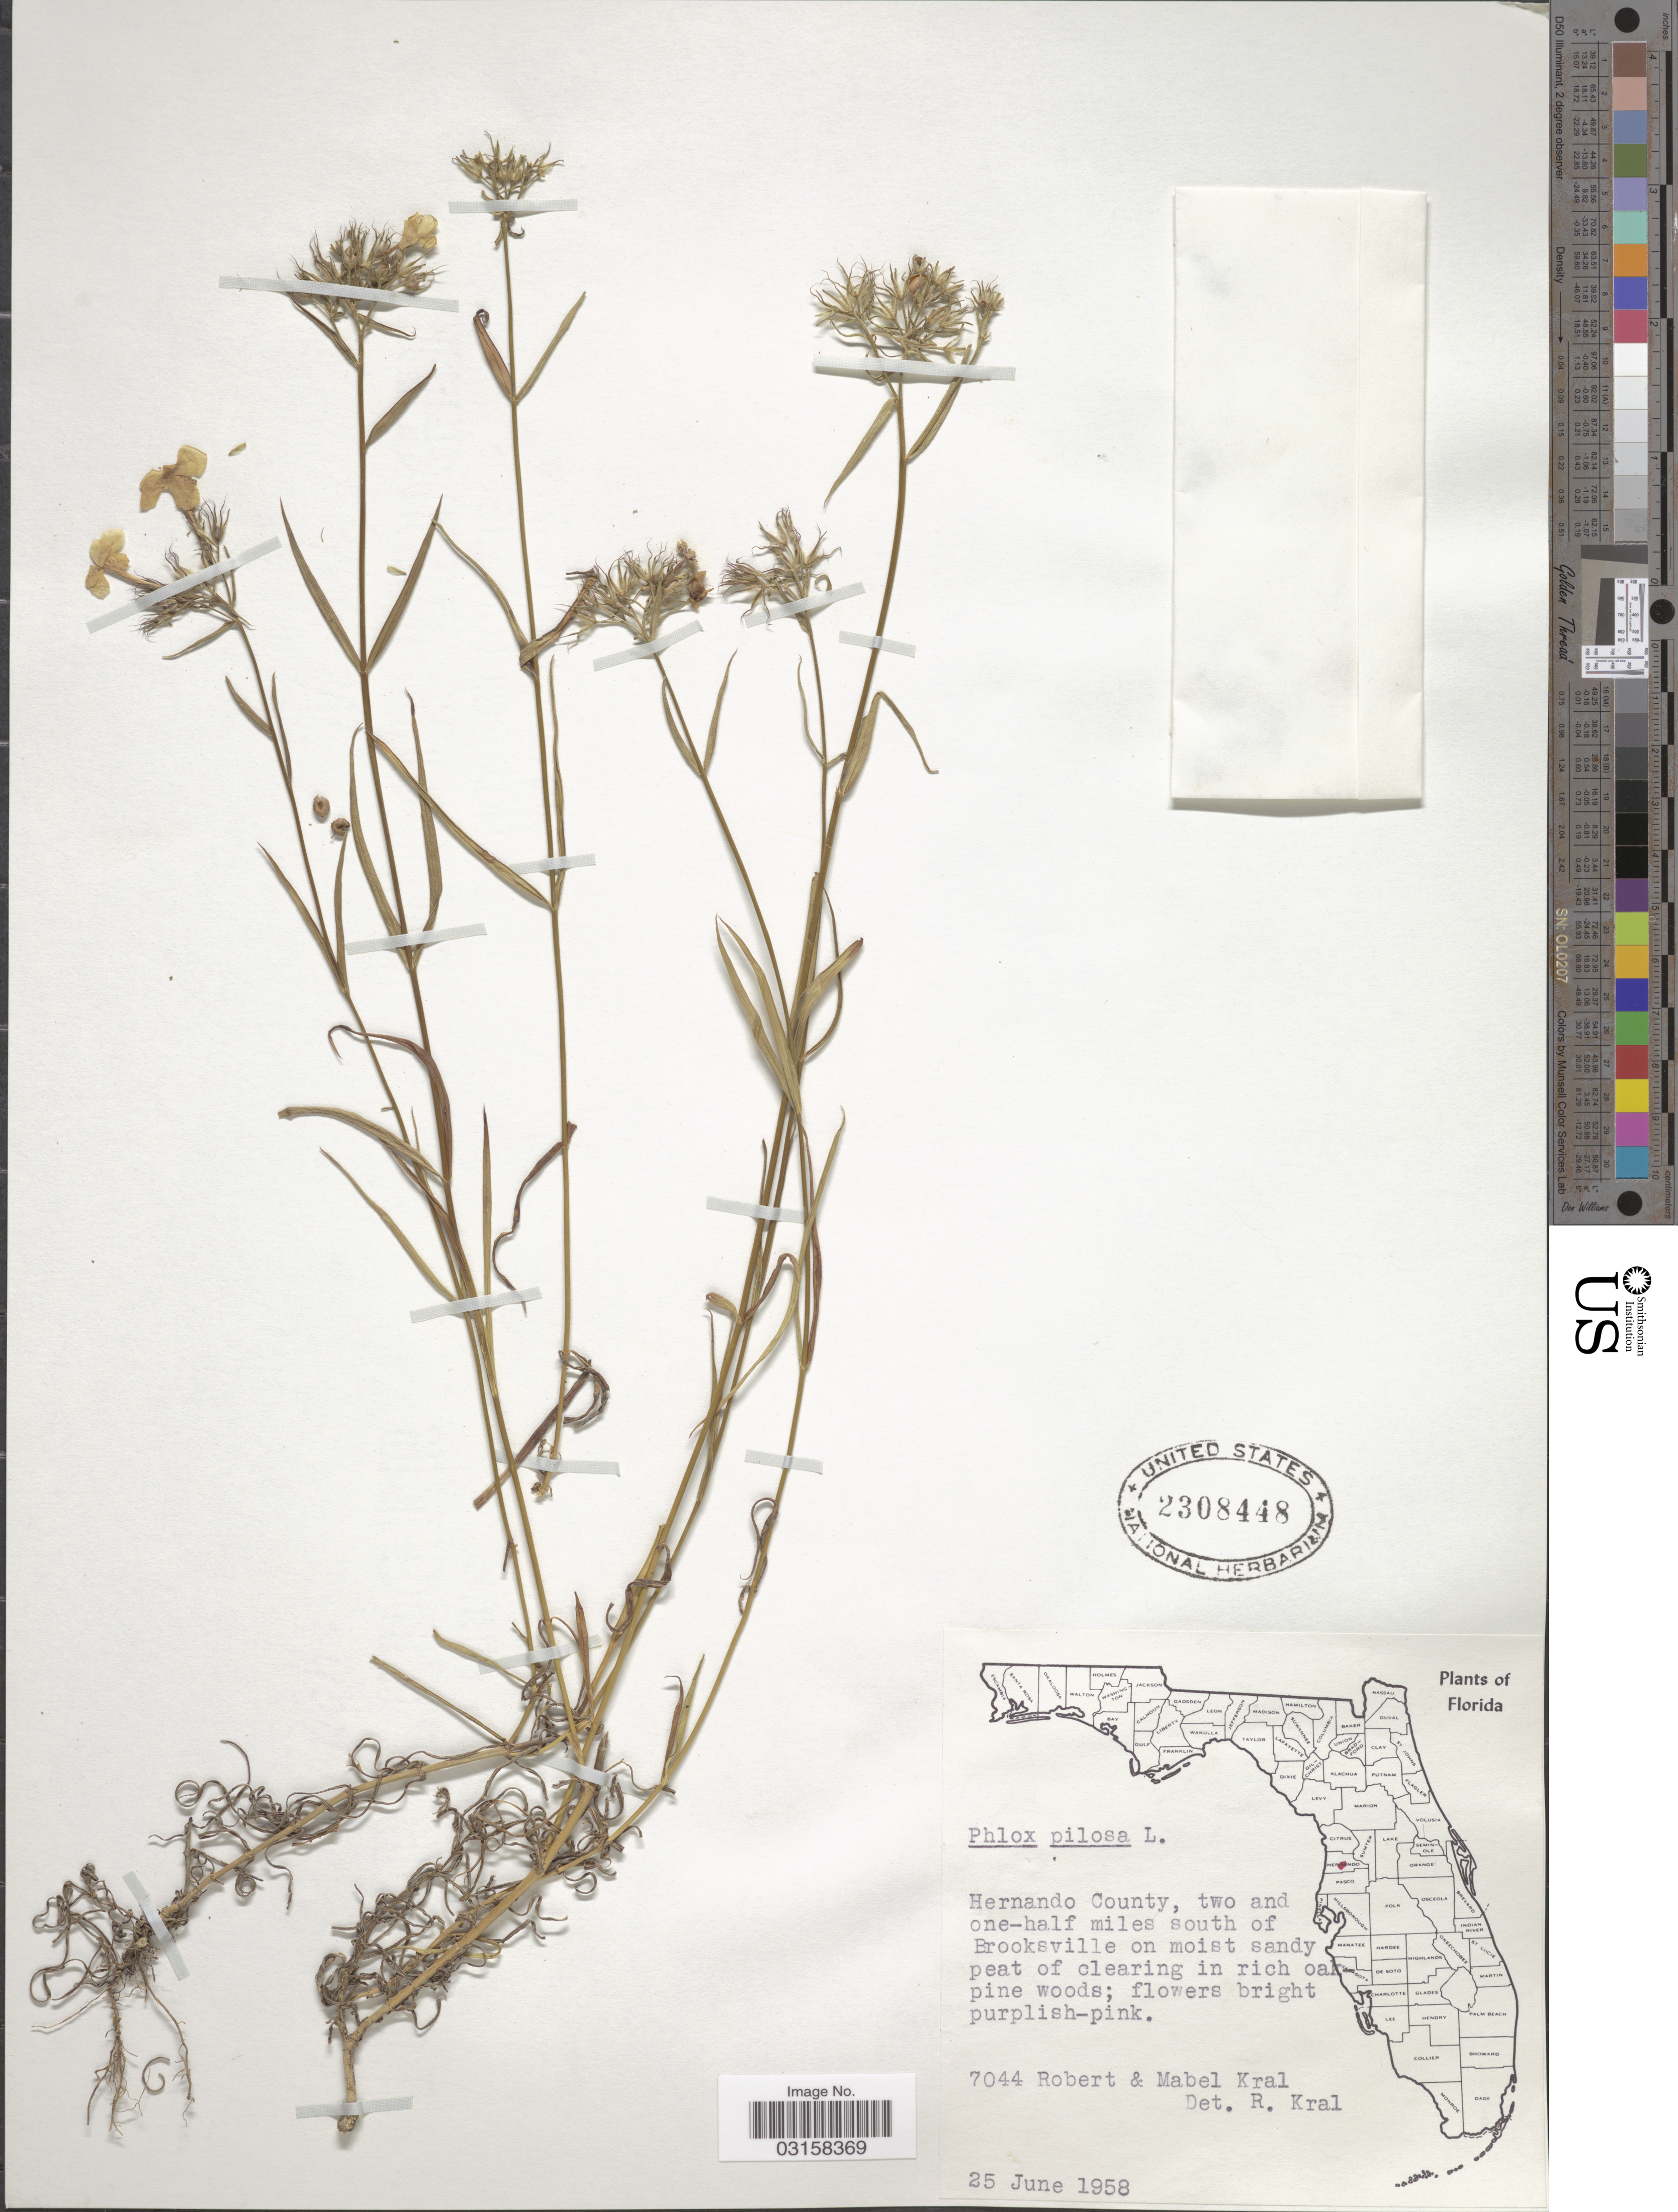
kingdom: Plantae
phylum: Tracheophyta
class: Magnoliopsida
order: Ericales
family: Polemoniaceae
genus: Phlox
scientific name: Phlox pilosa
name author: L.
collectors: R. Kral & M. Kral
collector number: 7044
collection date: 1958-06-25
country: United States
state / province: Florida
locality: Hernando County, two and one-half miles south of Brooksville.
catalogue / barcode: US 2308448